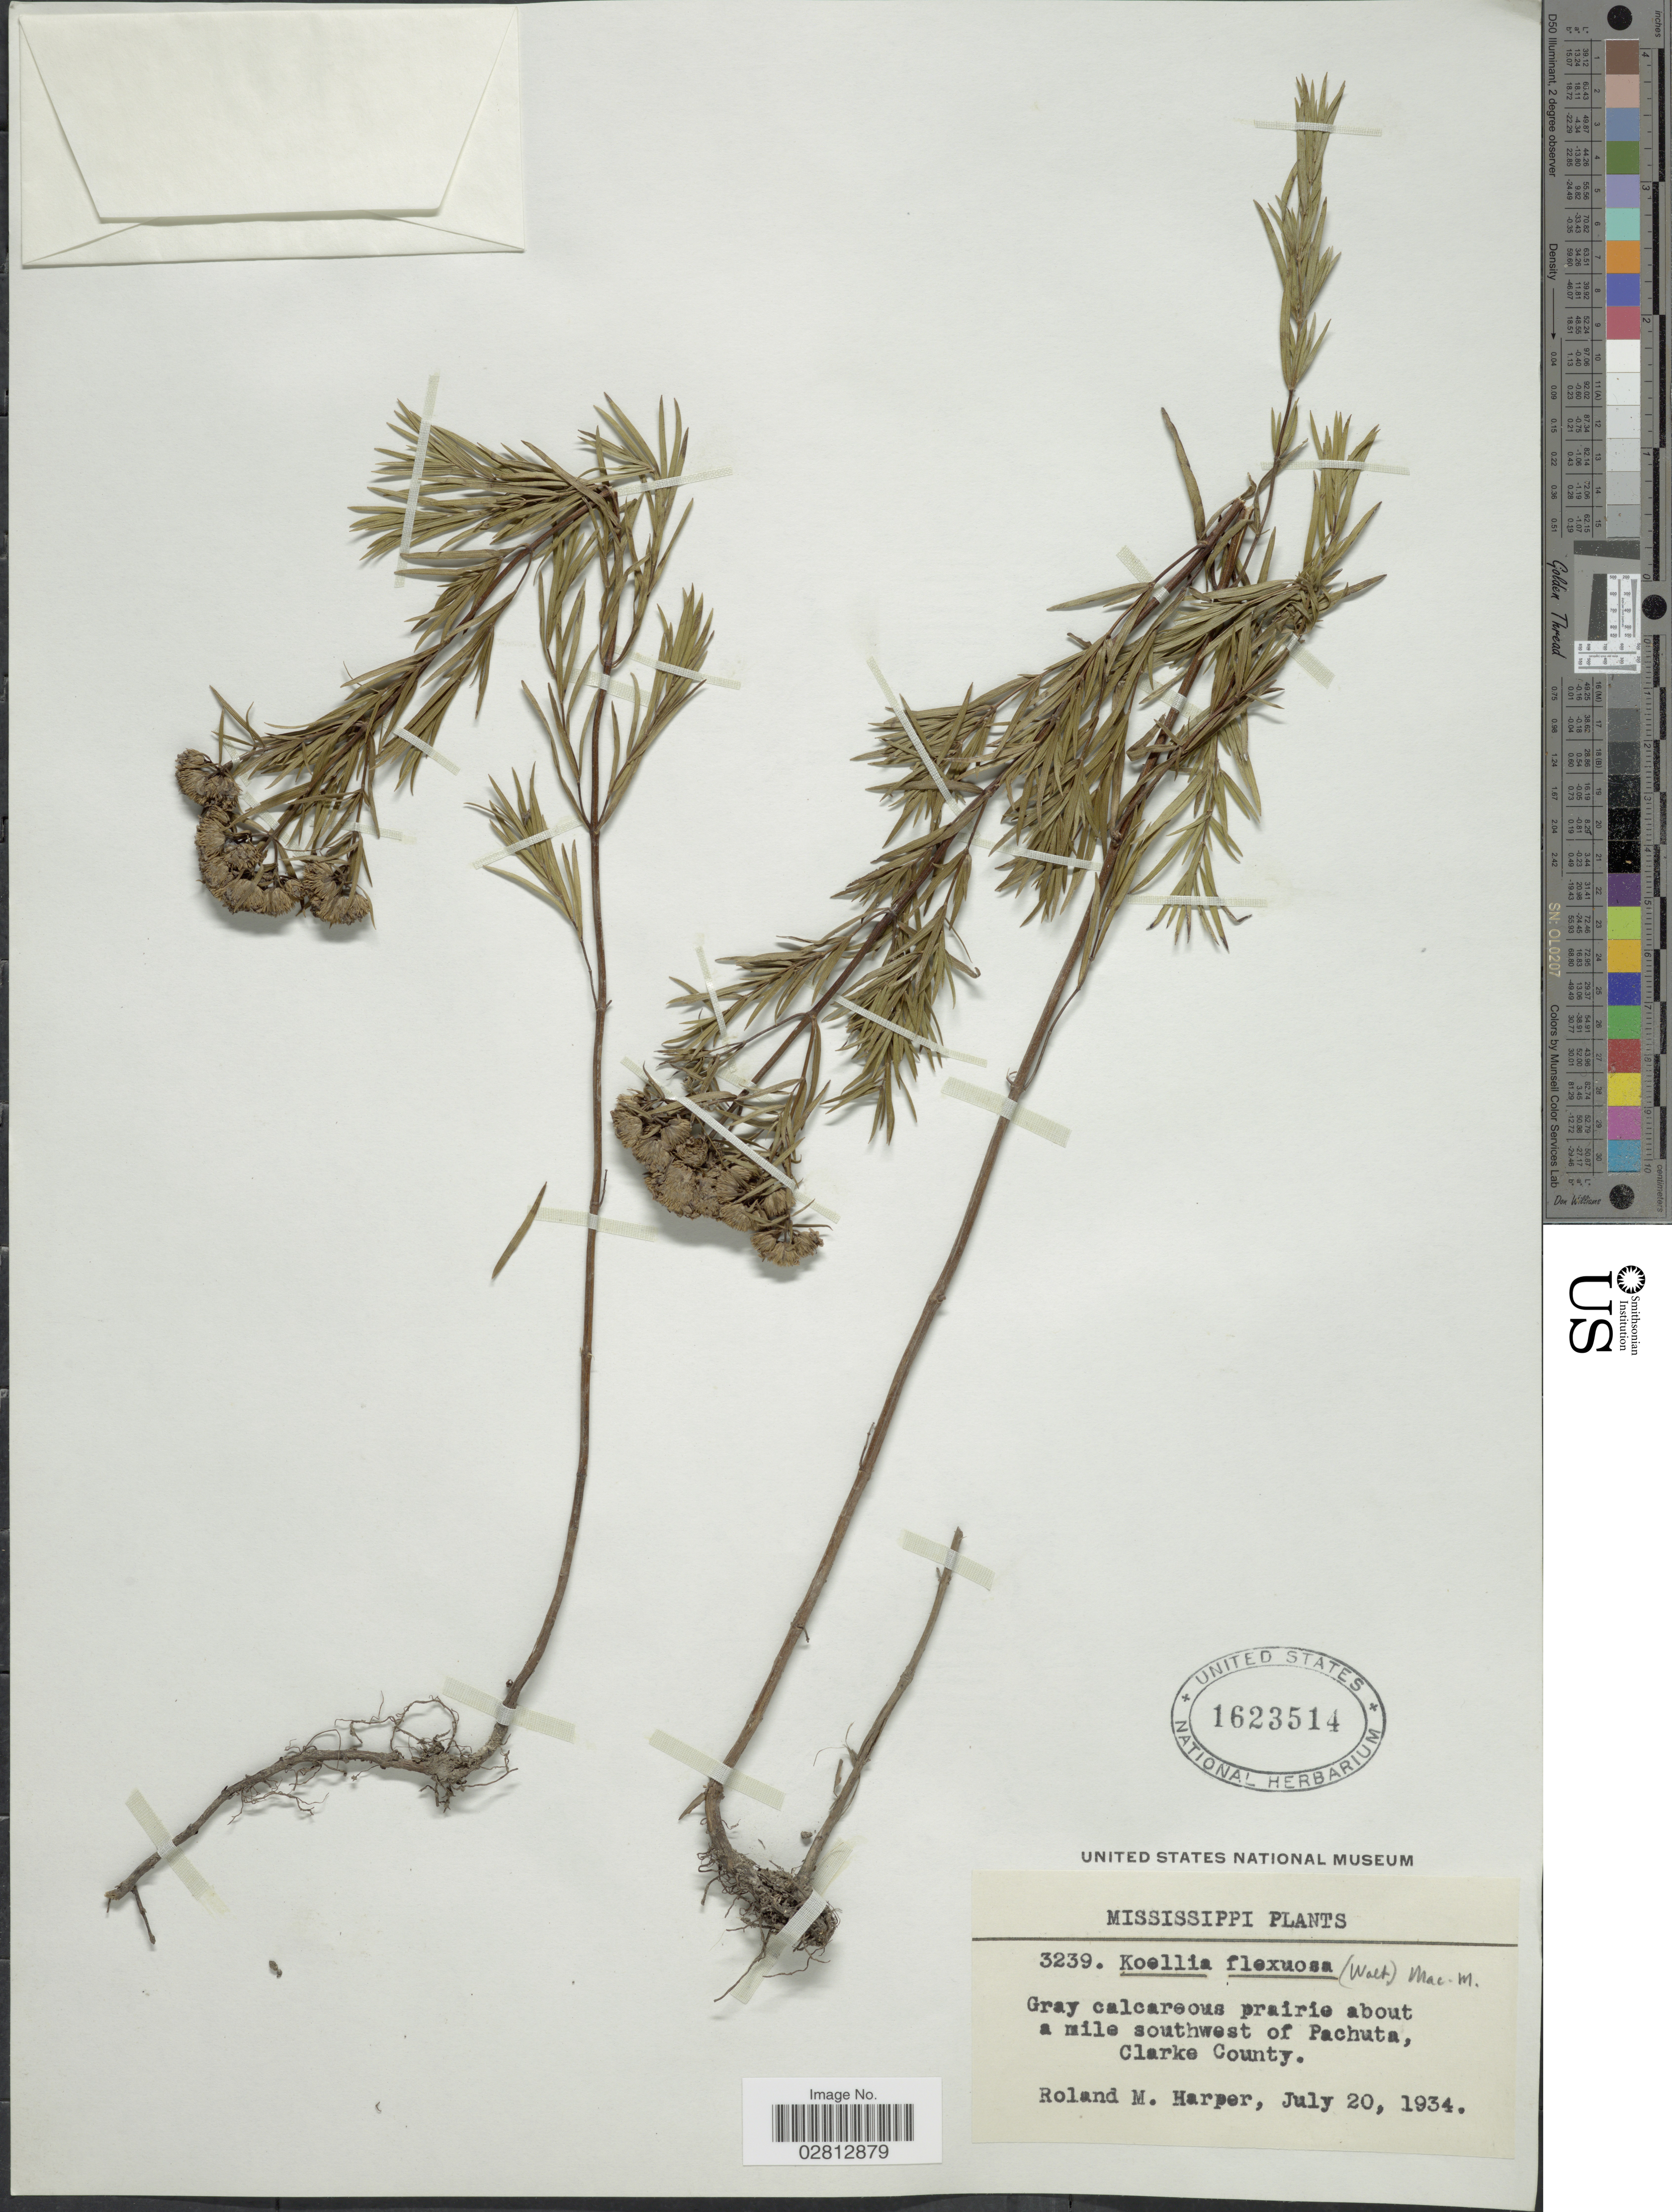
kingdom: Plantae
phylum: Tracheophyta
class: Magnoliopsida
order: Lamiales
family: Lamiaceae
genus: Pycnanthemum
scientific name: Pycnanthemum tenuifolium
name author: Schrad.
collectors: R. M. Harper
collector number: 3239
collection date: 1934-07-20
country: United States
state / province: Mississippi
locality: About a mile southwest of Pachuta, Clarke County.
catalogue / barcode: US 1623514